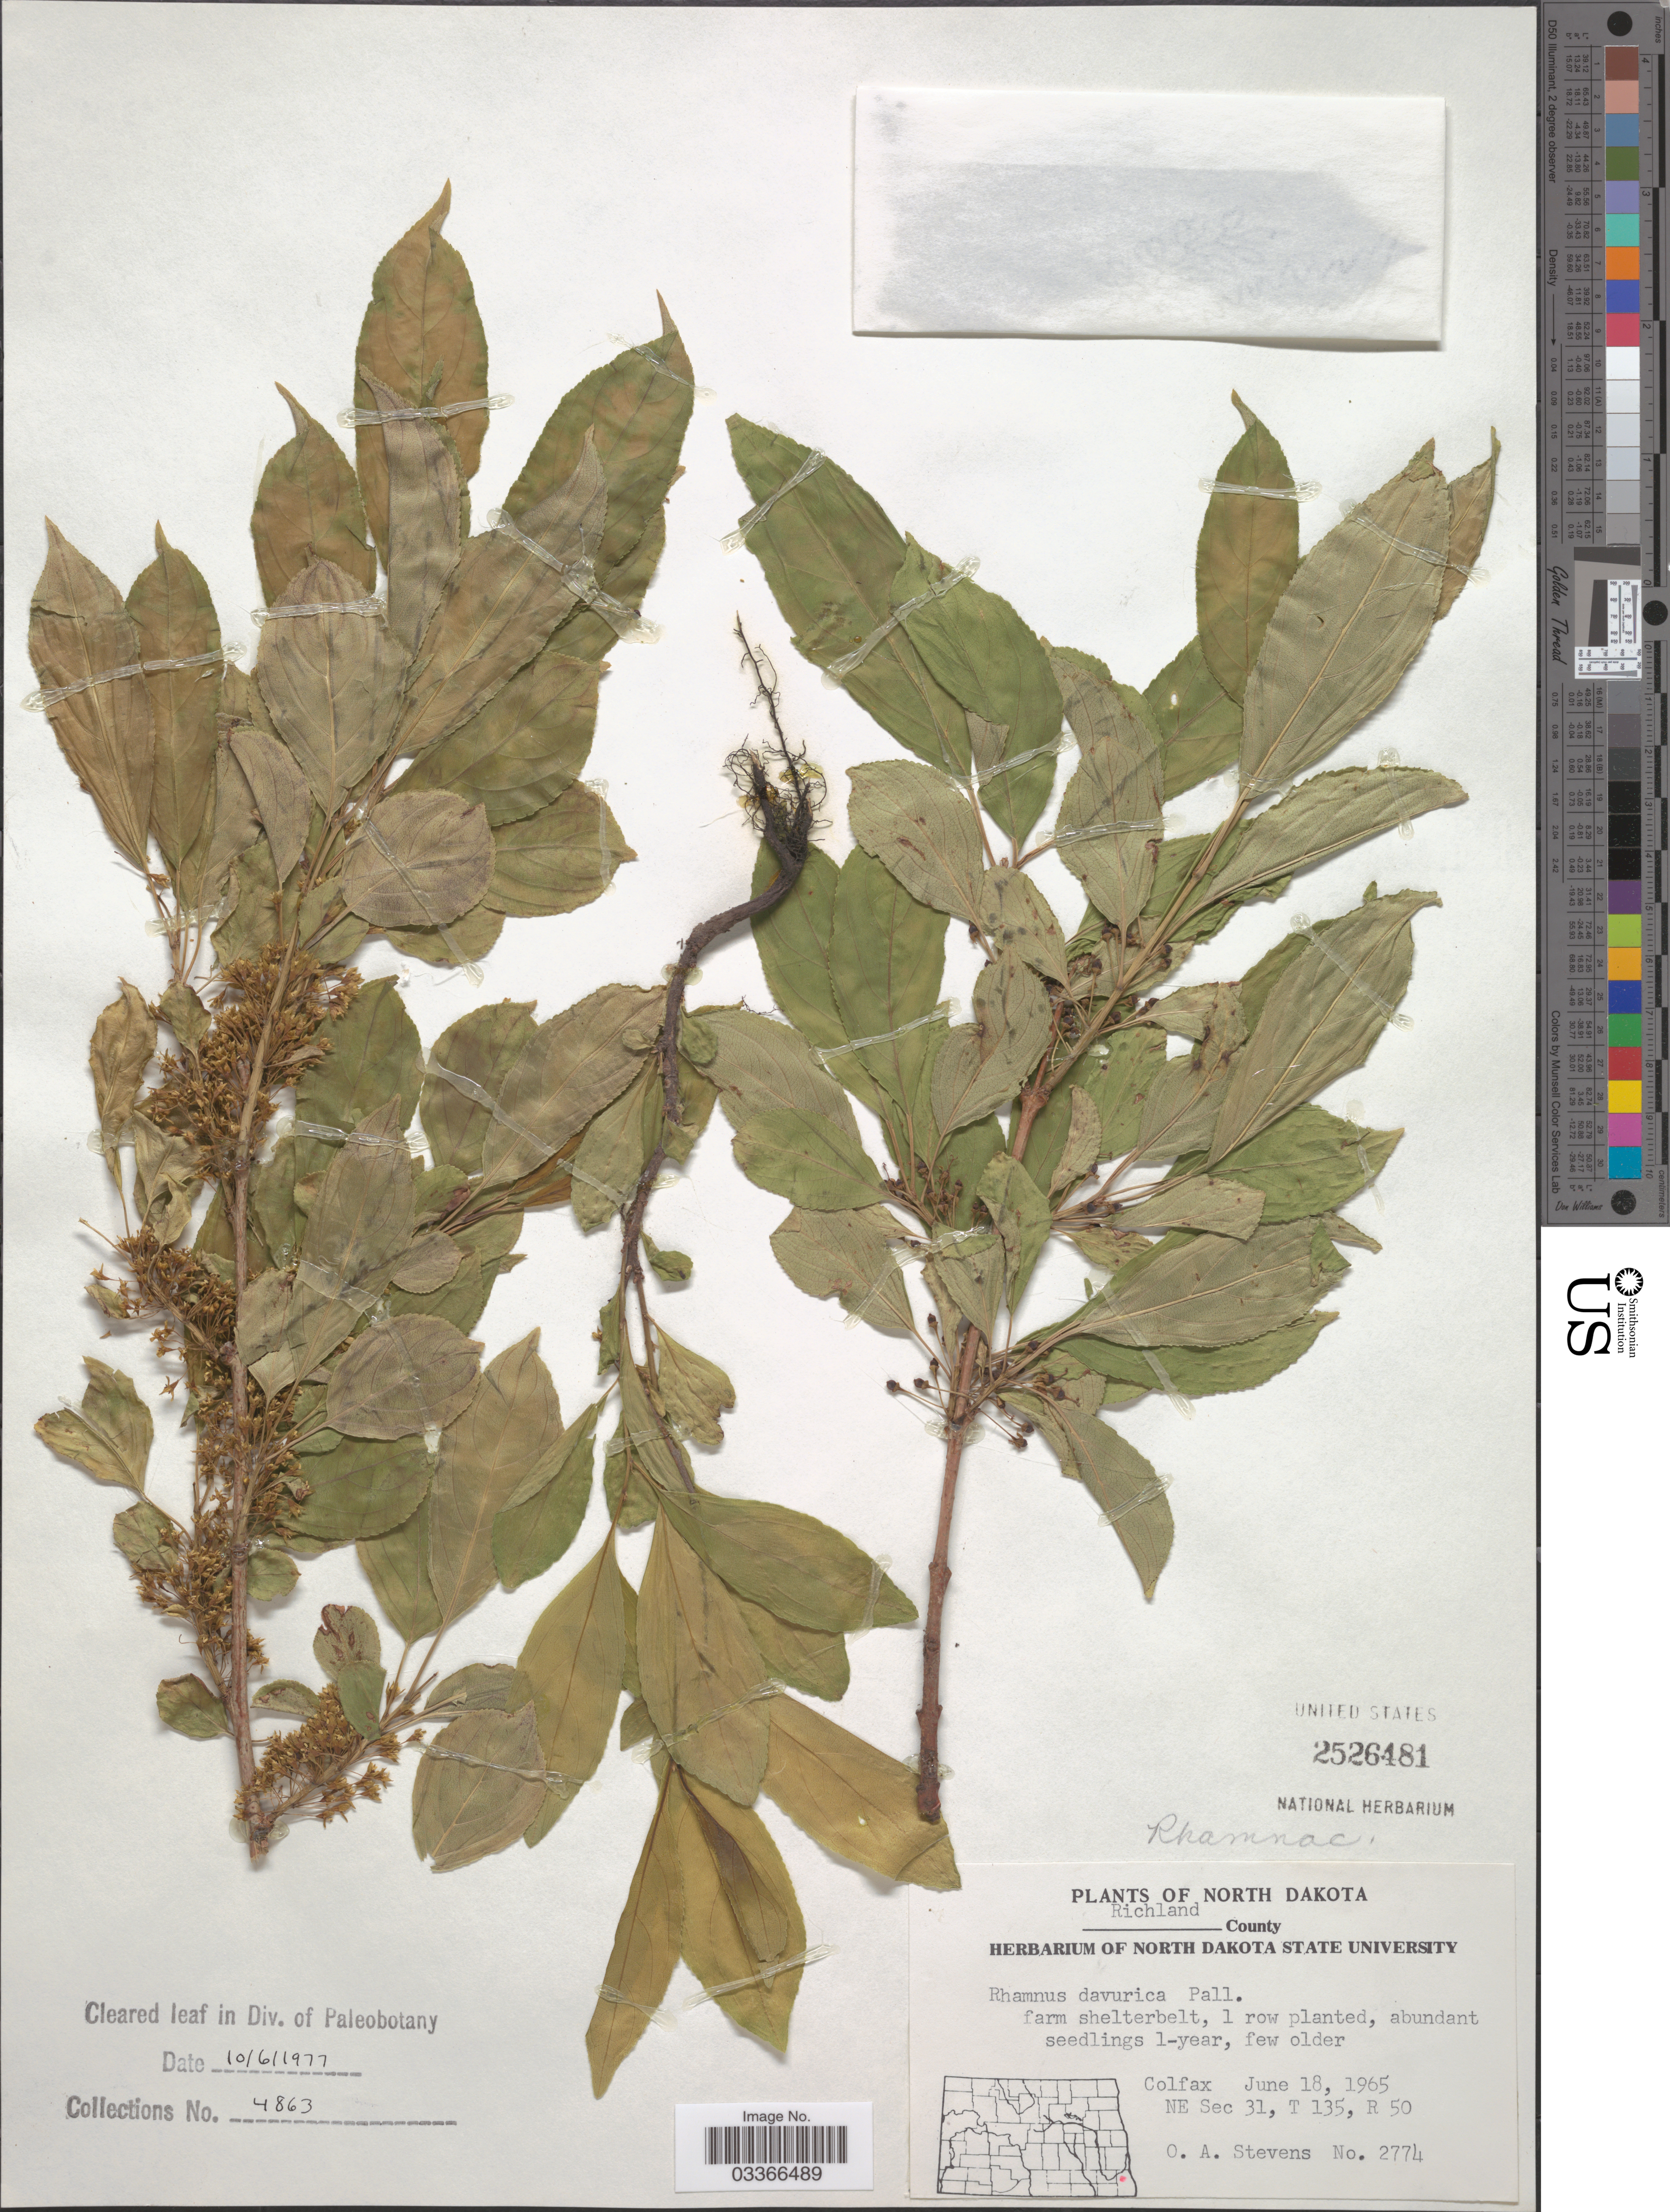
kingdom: Plantae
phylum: Tracheophyta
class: Magnoliopsida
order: Rosales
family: Rhamnaceae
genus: Rhamnus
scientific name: Rhamnus davurica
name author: Pall.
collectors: O. A. Stevens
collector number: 2774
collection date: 1965-06-18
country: United States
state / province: North Dakota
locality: Richland County. Colfax NE Sec 31, T 135, R 50.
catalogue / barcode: US 2526481